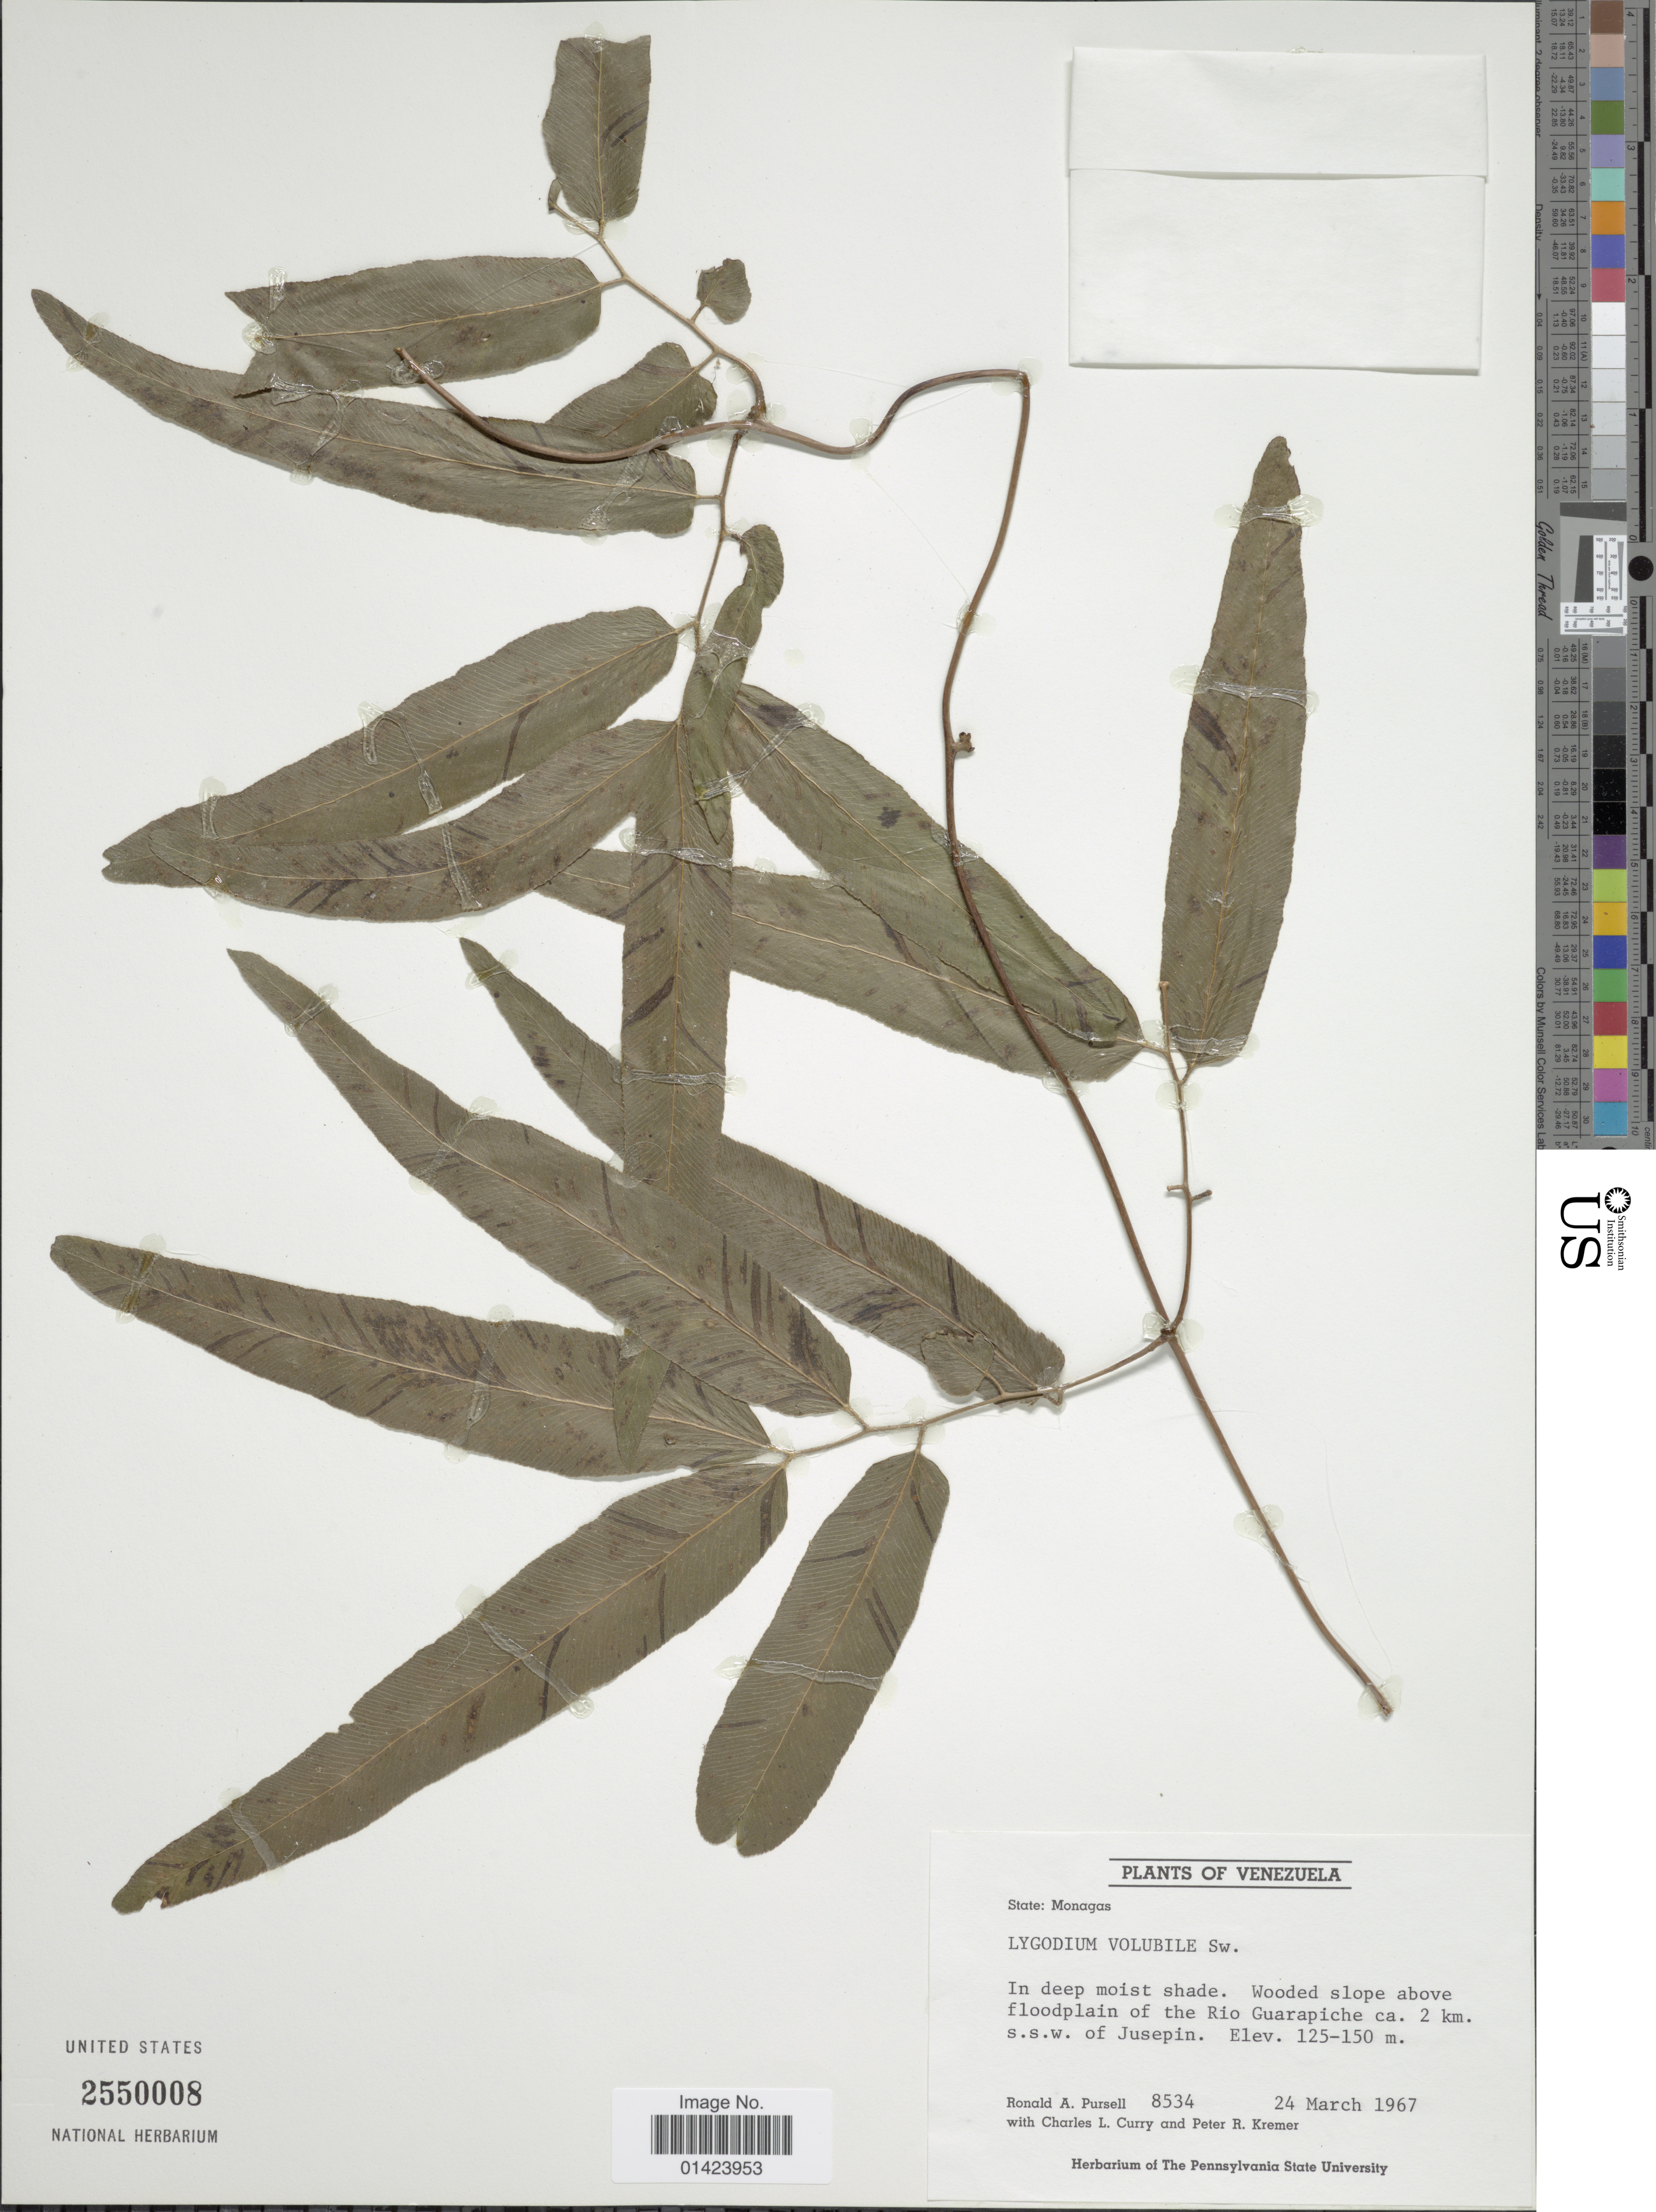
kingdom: Plantae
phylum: Tracheophyta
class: Polypodiopsida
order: Schizaeales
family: Lygodiaceae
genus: Lygodium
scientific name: Lygodium volubile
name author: Sw.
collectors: R. A. Pursell, L. Curry & P. R. Kremer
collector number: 8534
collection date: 1967-03-24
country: Nicaragua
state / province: Managua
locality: State of Monagas, wooded slope above floodplain of the Rio Guarapiche ca. 2km s.S.W. of Jusepin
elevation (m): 125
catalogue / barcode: US 2550008